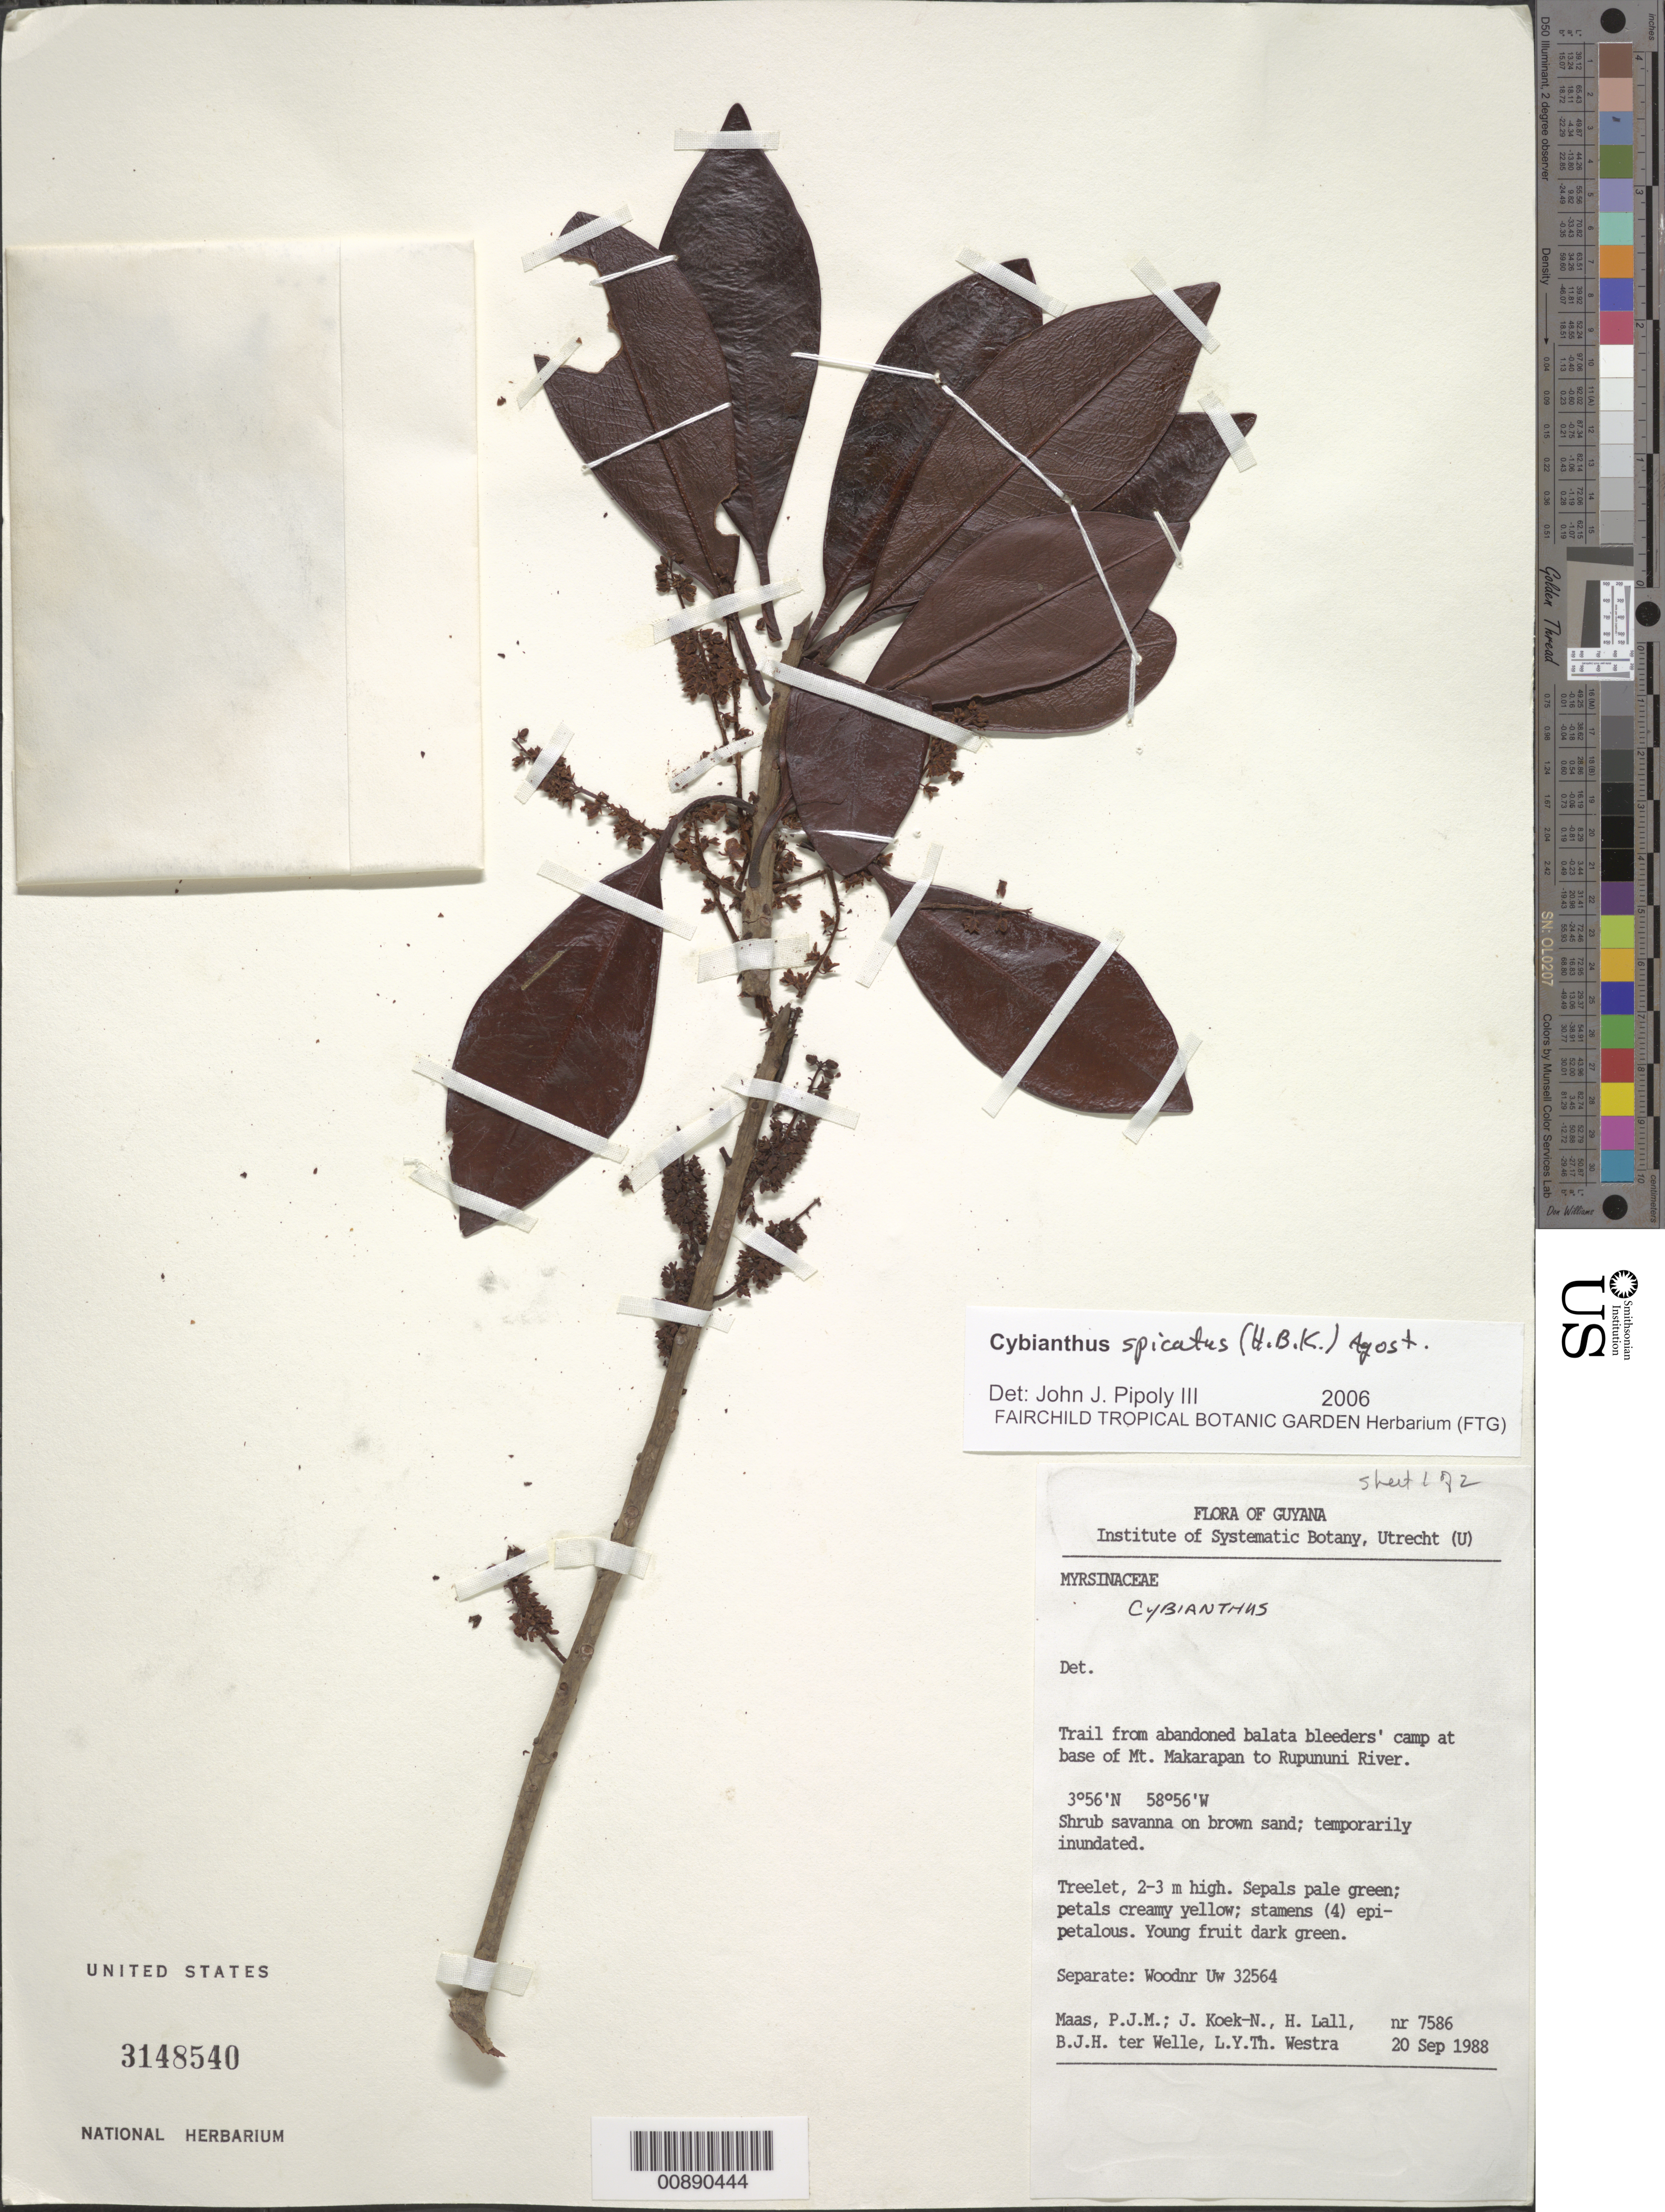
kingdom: Plantae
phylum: Tracheophyta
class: Magnoliopsida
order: Ericales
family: Primulaceae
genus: Cybianthus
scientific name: Cybianthus spicatus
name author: (Kunth) G. Agostini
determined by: Pipoly, J. J., III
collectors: P. Maas, J. Koek-Noorman, H. Lall, B. Welle & L. Y. T. Westra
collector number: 7586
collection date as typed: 20-Sep-88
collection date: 1988-09-20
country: Guyana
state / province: U. Takutu-U. Essequibo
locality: Mt. Makarapan, trail from abandoned balata bleeder camp to Rupununi R.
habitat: Shrub savanna on brown sand; temporarily inundated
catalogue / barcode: US 3148540